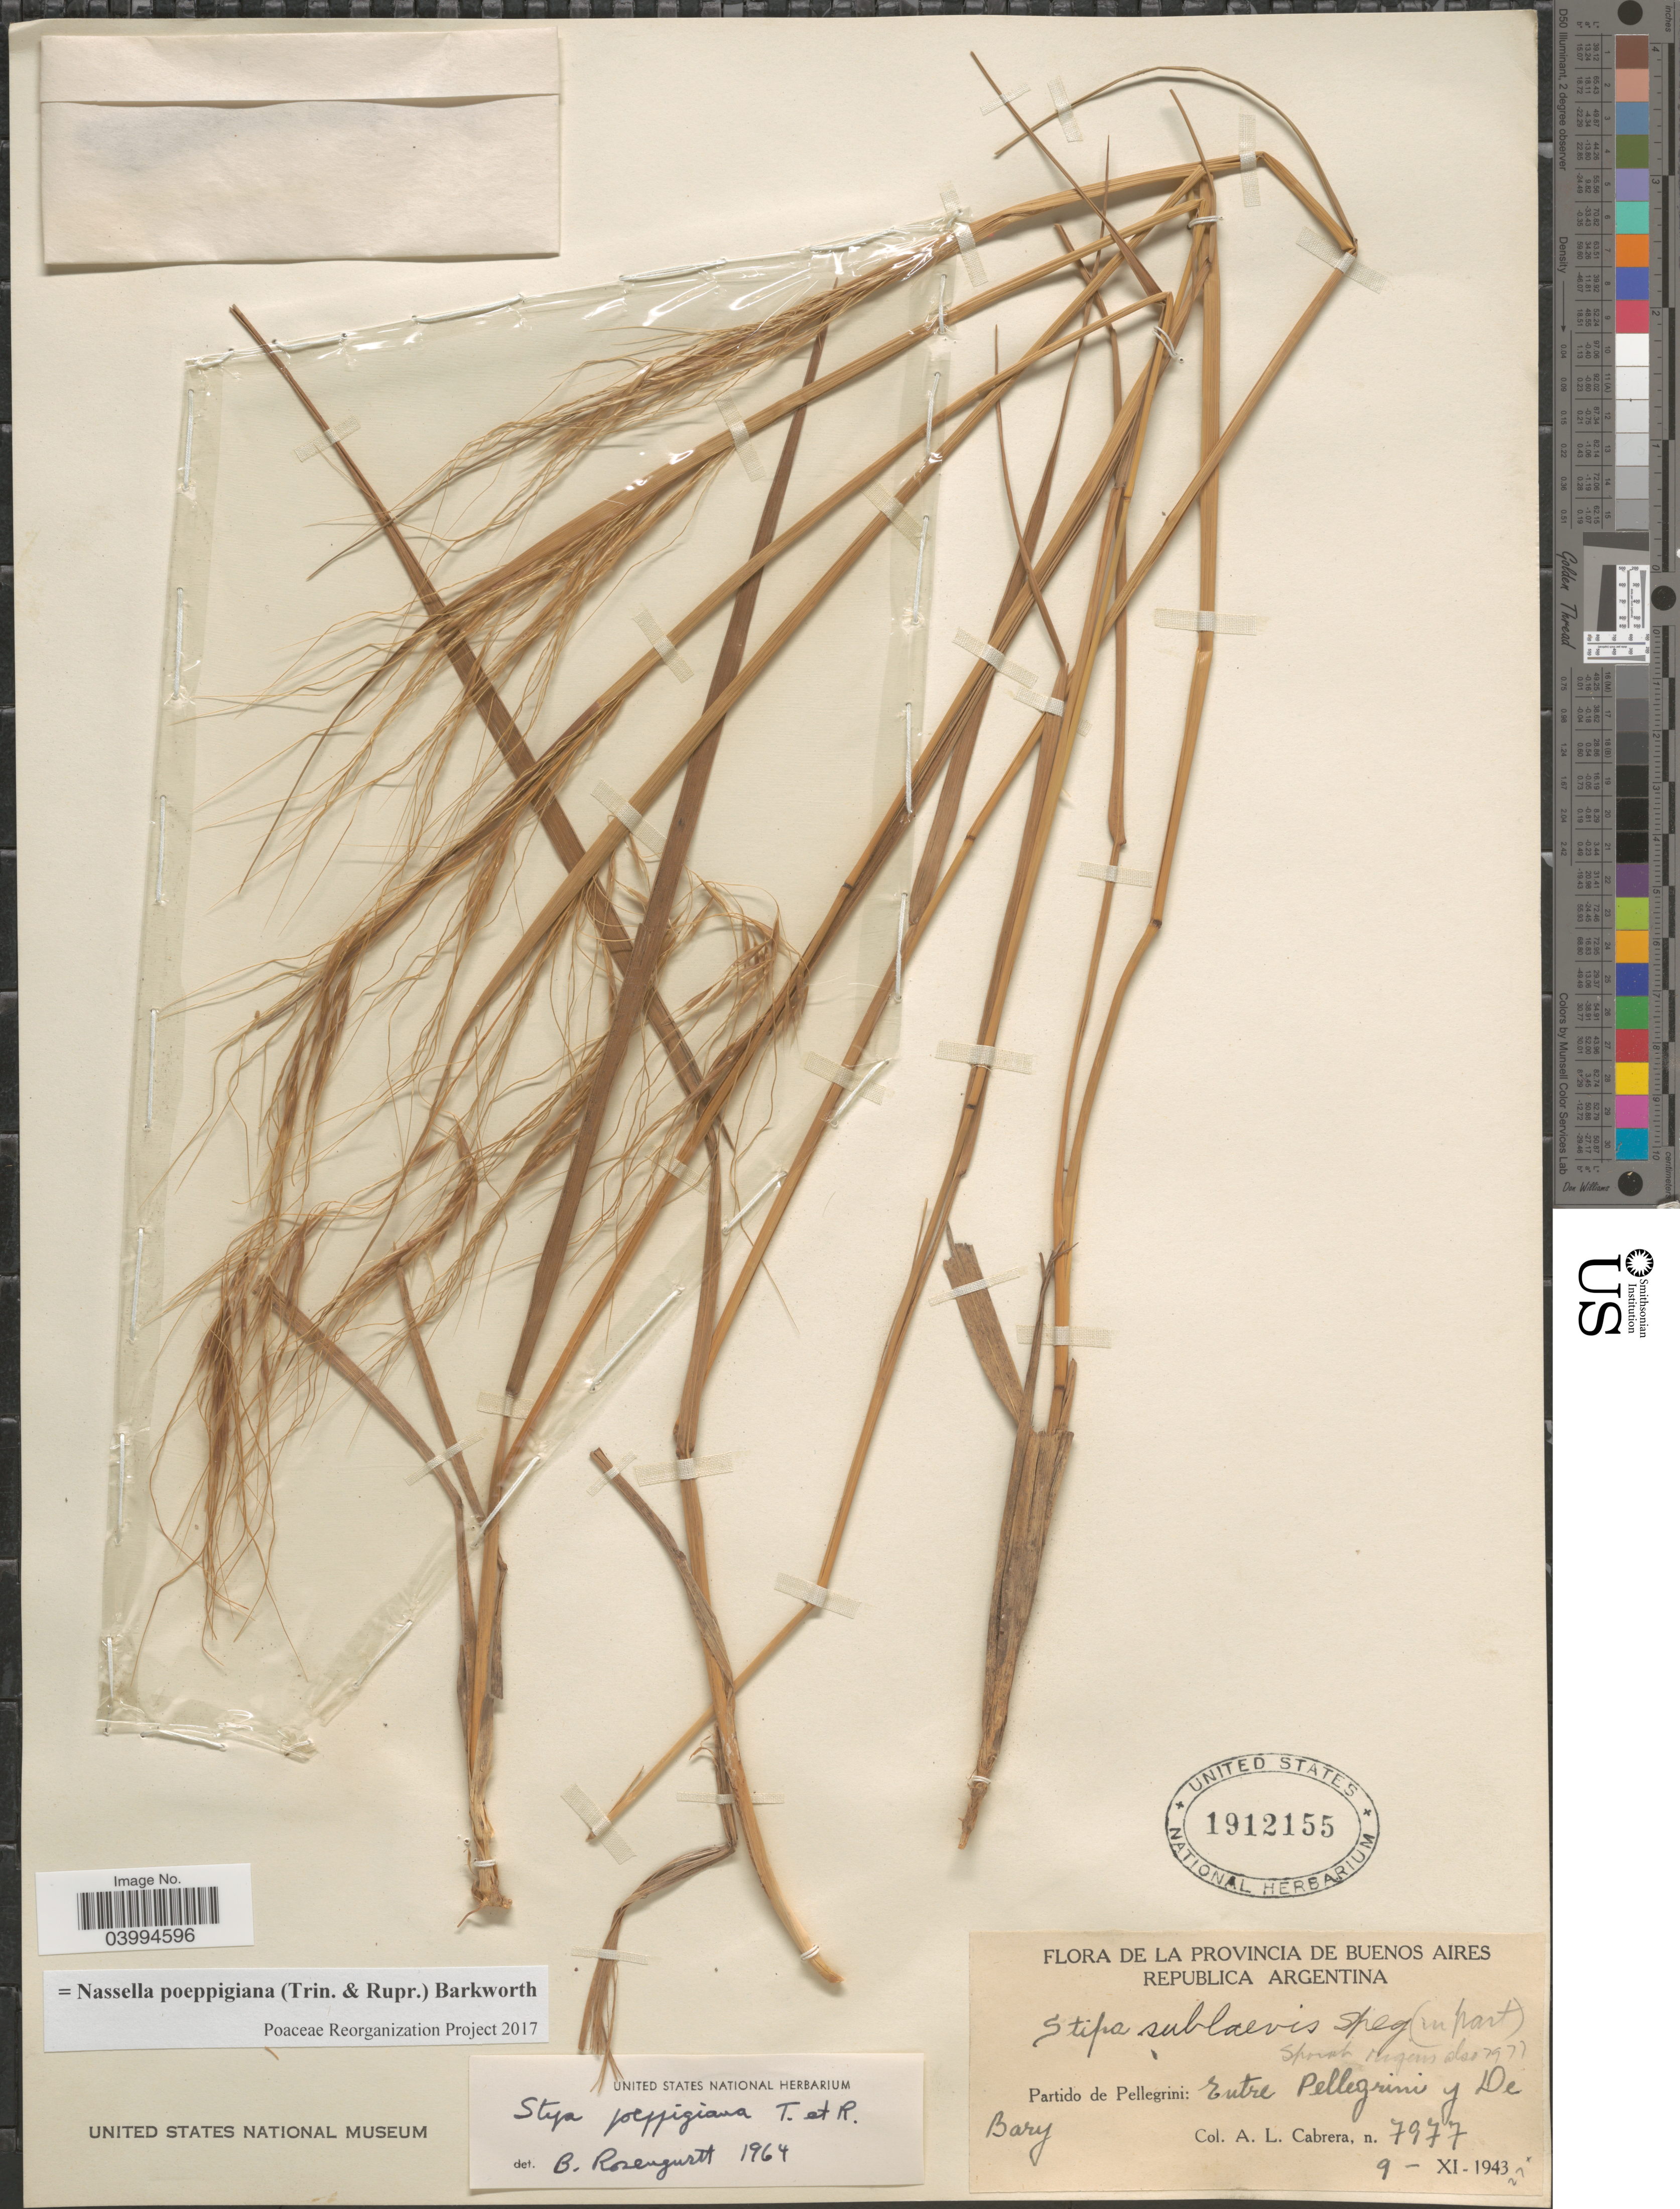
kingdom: Plantae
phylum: Tracheophyta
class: Liliopsida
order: Poales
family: Poaceae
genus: Nassella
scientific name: Nassella poeppigiana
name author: (Trin. & Rupr.) Barkworth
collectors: A. L. Cabrera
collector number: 7977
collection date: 1943-11-09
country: Argentina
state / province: Buenos Aires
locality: Republica Argentina. Partido de Pellegrini: Entre Pellegrini y De Bary.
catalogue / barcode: US 1912155